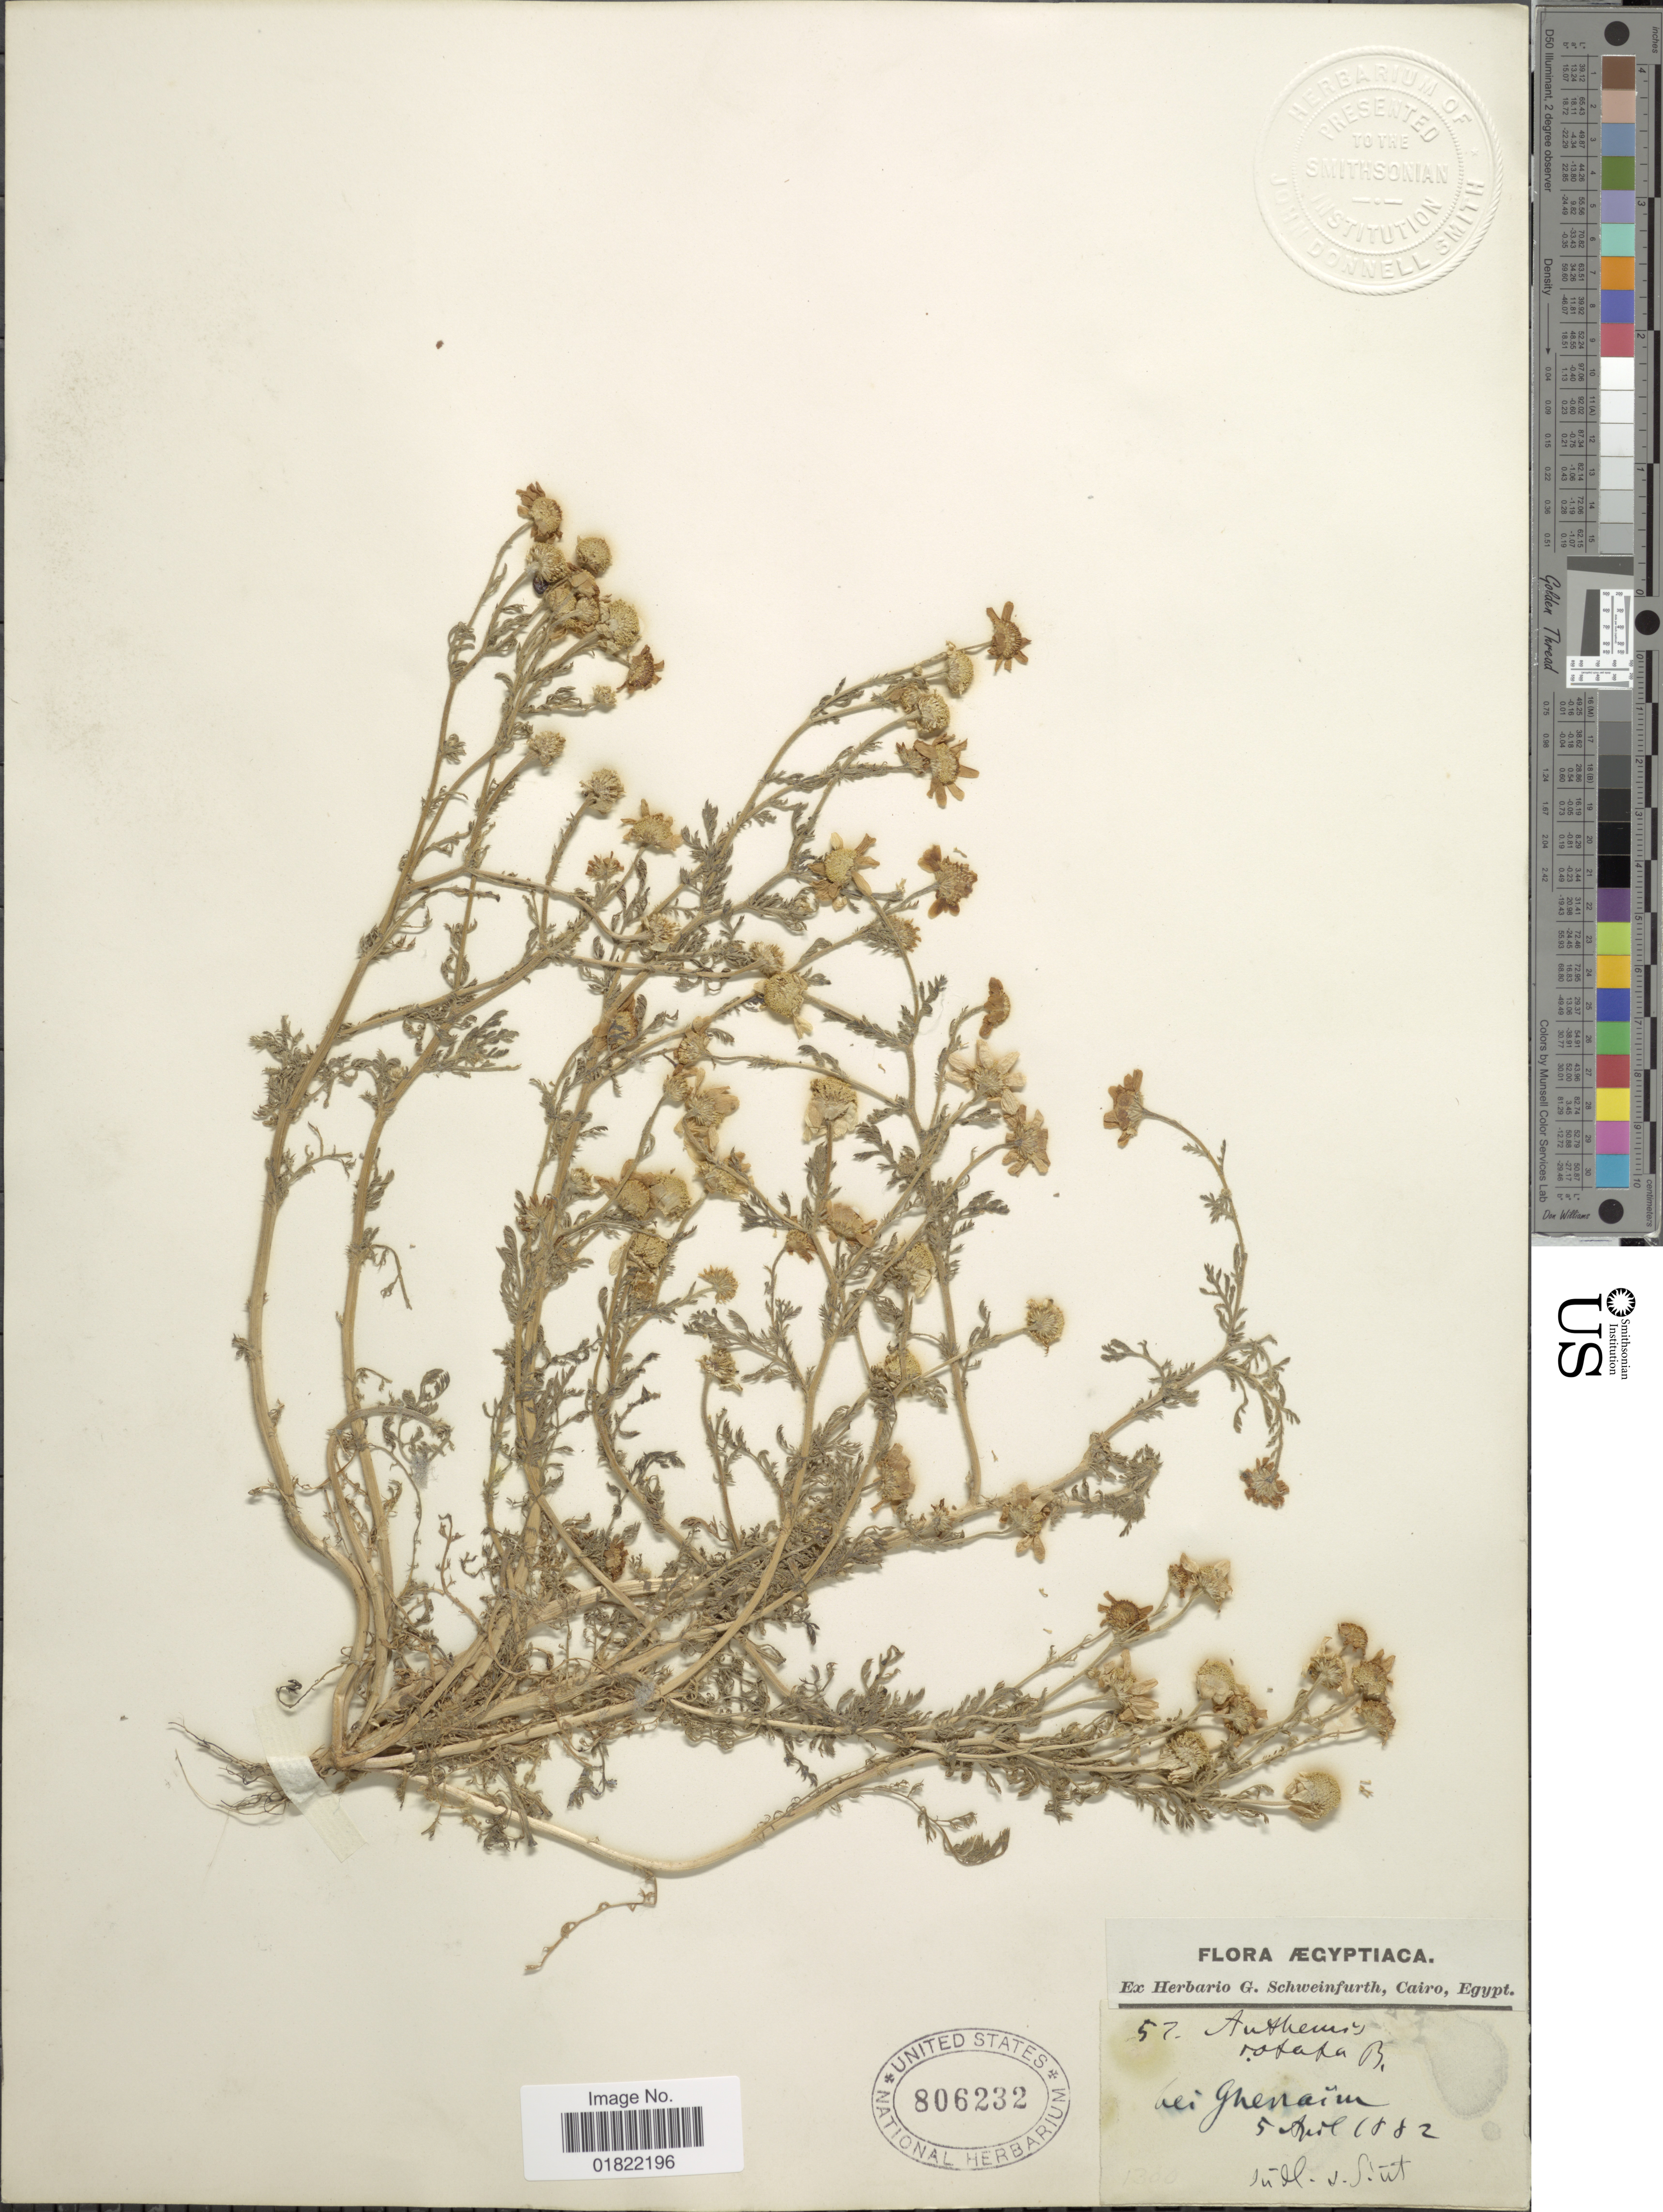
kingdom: Plantae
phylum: Tracheophyta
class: Magnoliopsida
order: Asterales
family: Asteraceae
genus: Anthemis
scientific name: Anthemis rotata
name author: Boiss.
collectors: ex herb. G. Schweinfurth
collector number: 57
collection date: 1882-04-05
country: Egypt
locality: Cairo, bei Gnenaim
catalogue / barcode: US 806232